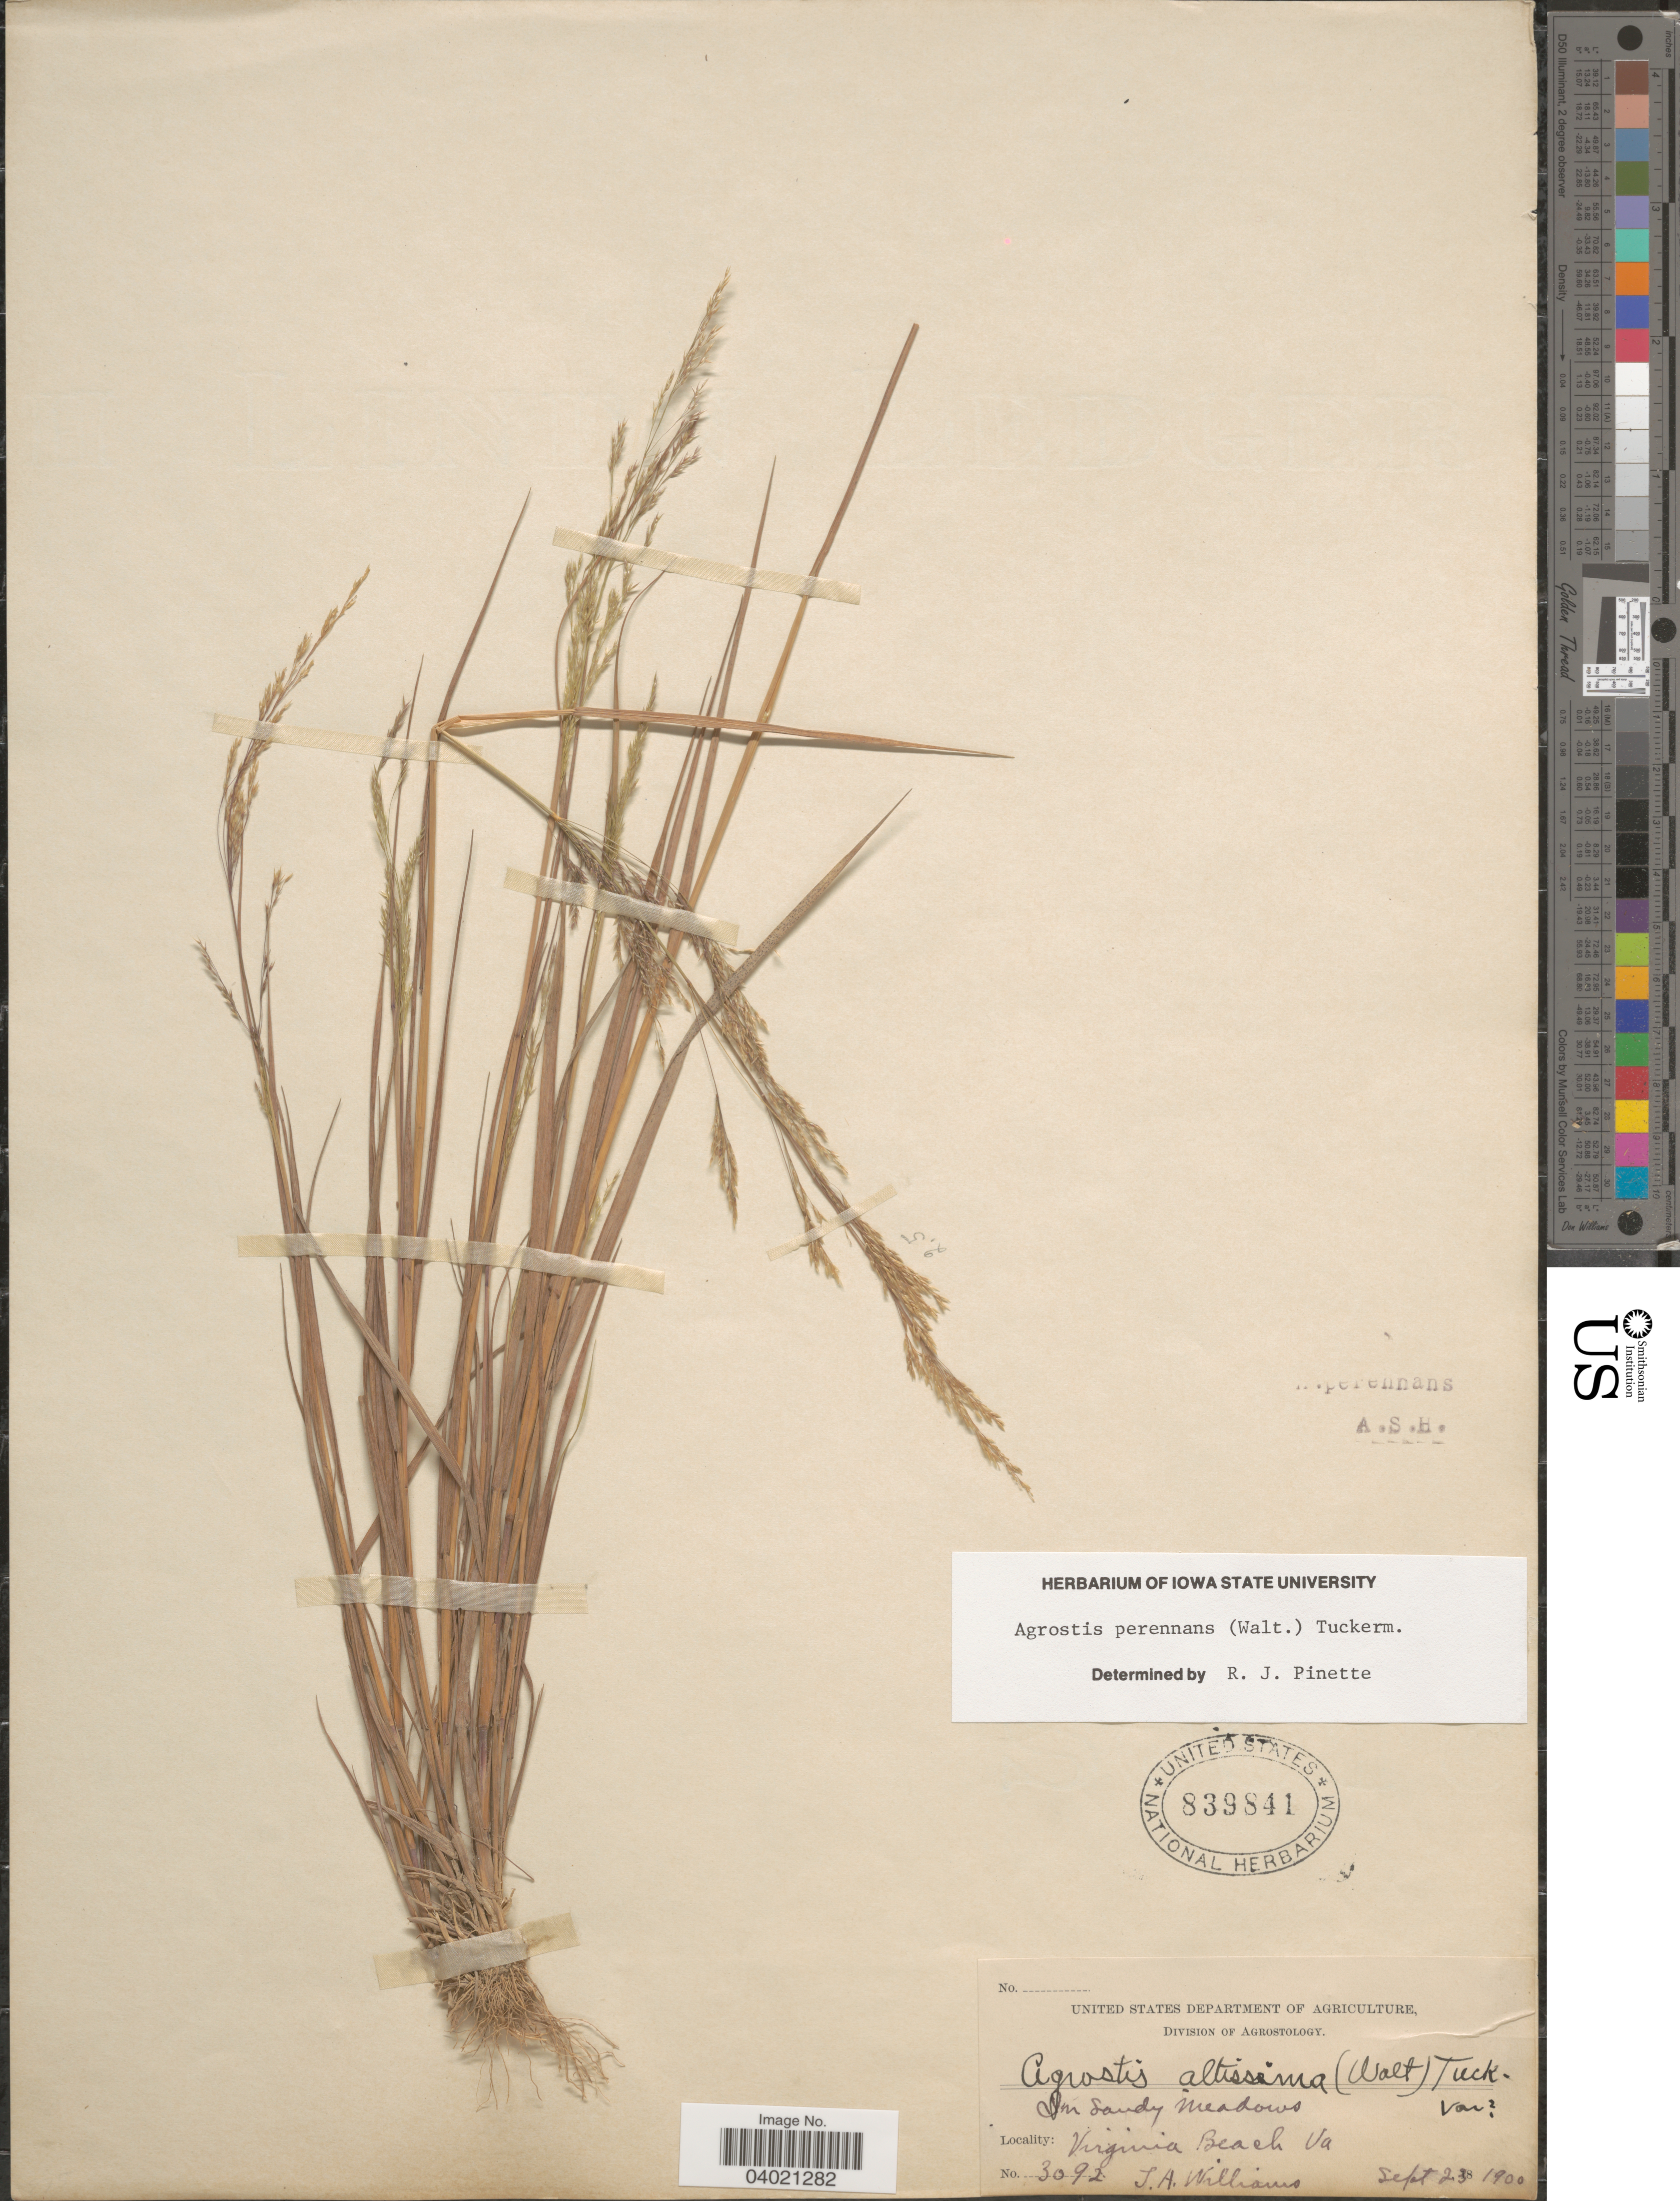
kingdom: Plantae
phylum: Tracheophyta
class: Liliopsida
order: Poales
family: Poaceae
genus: Agrostis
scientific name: Agrostis perennans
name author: (Walter) Tuck.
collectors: T. Williams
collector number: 3092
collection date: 1900-09-28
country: United States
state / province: Virginia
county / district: City of Virginia Beach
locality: Virginia Beach.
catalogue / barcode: US 839841